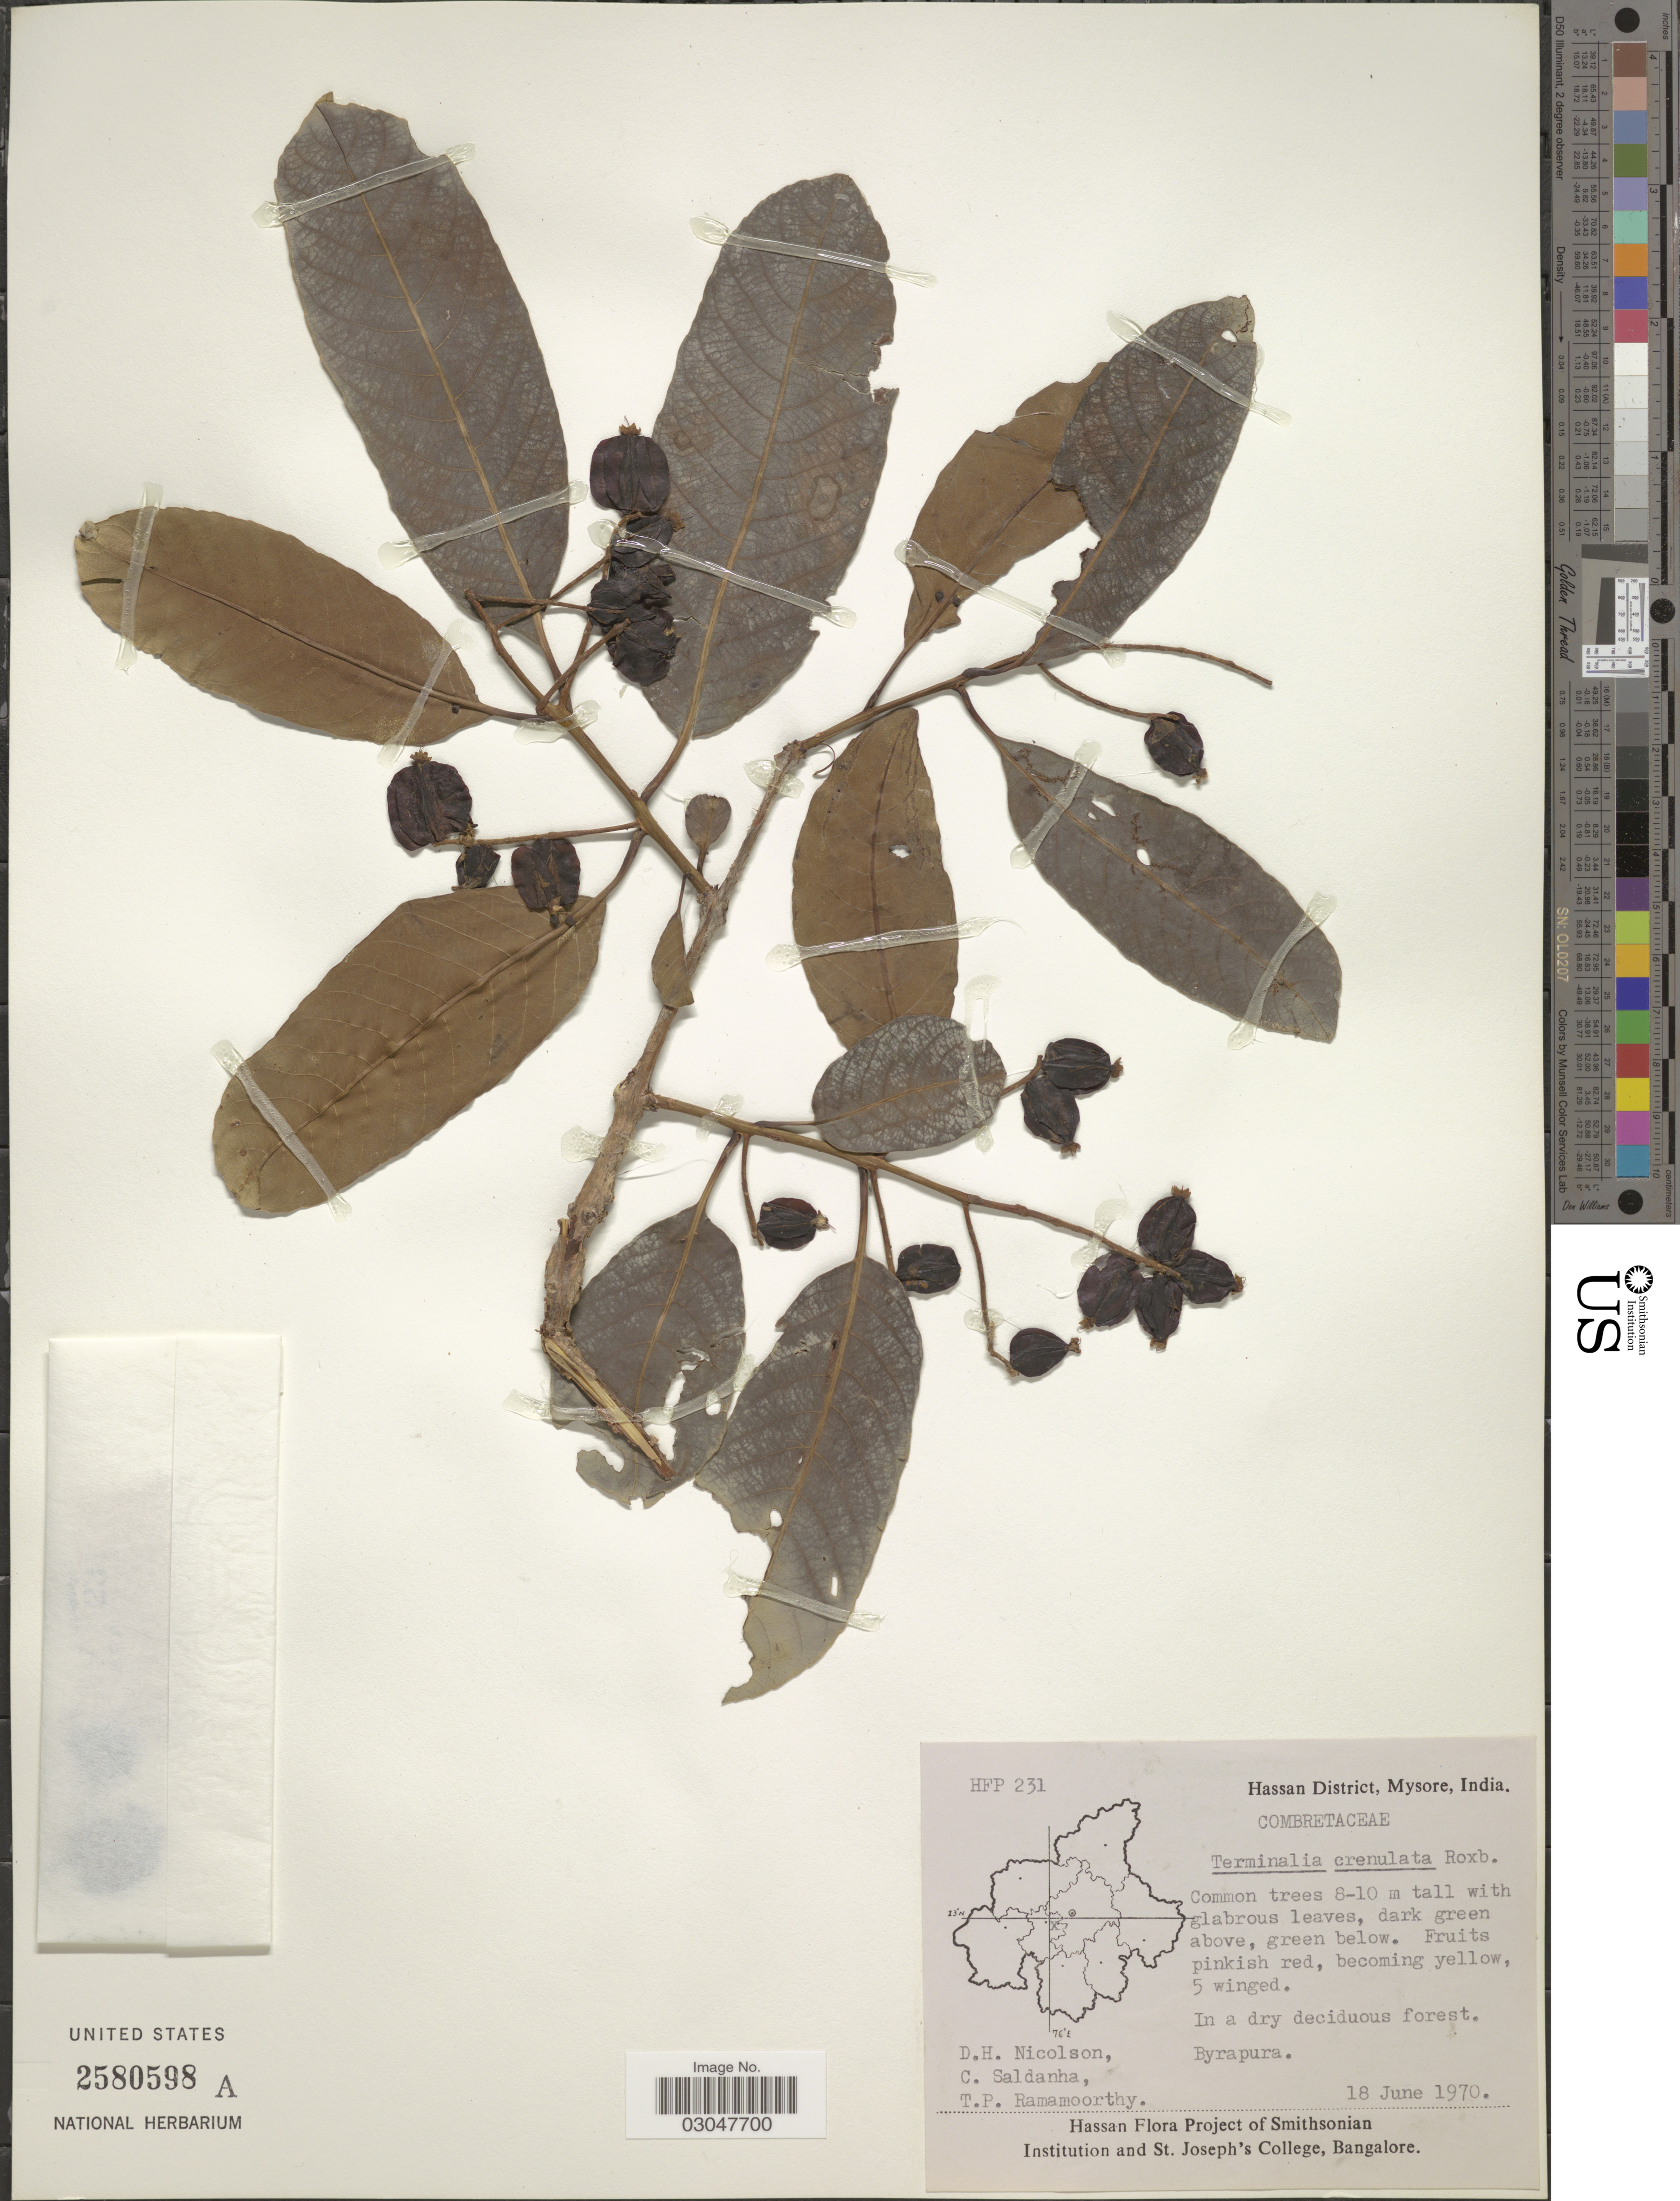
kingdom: Plantae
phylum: Tracheophyta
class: Magnoliopsida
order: Myrtales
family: Combretaceae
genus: Terminalia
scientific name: Terminalia crenulata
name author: A. Roth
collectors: D. H. Nicolson, C. Saldanha & T. P. Ramamoorthy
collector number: HFP231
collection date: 1970-06-18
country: India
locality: Hassan District, Mysore. Byrapura.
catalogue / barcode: US 2580598A